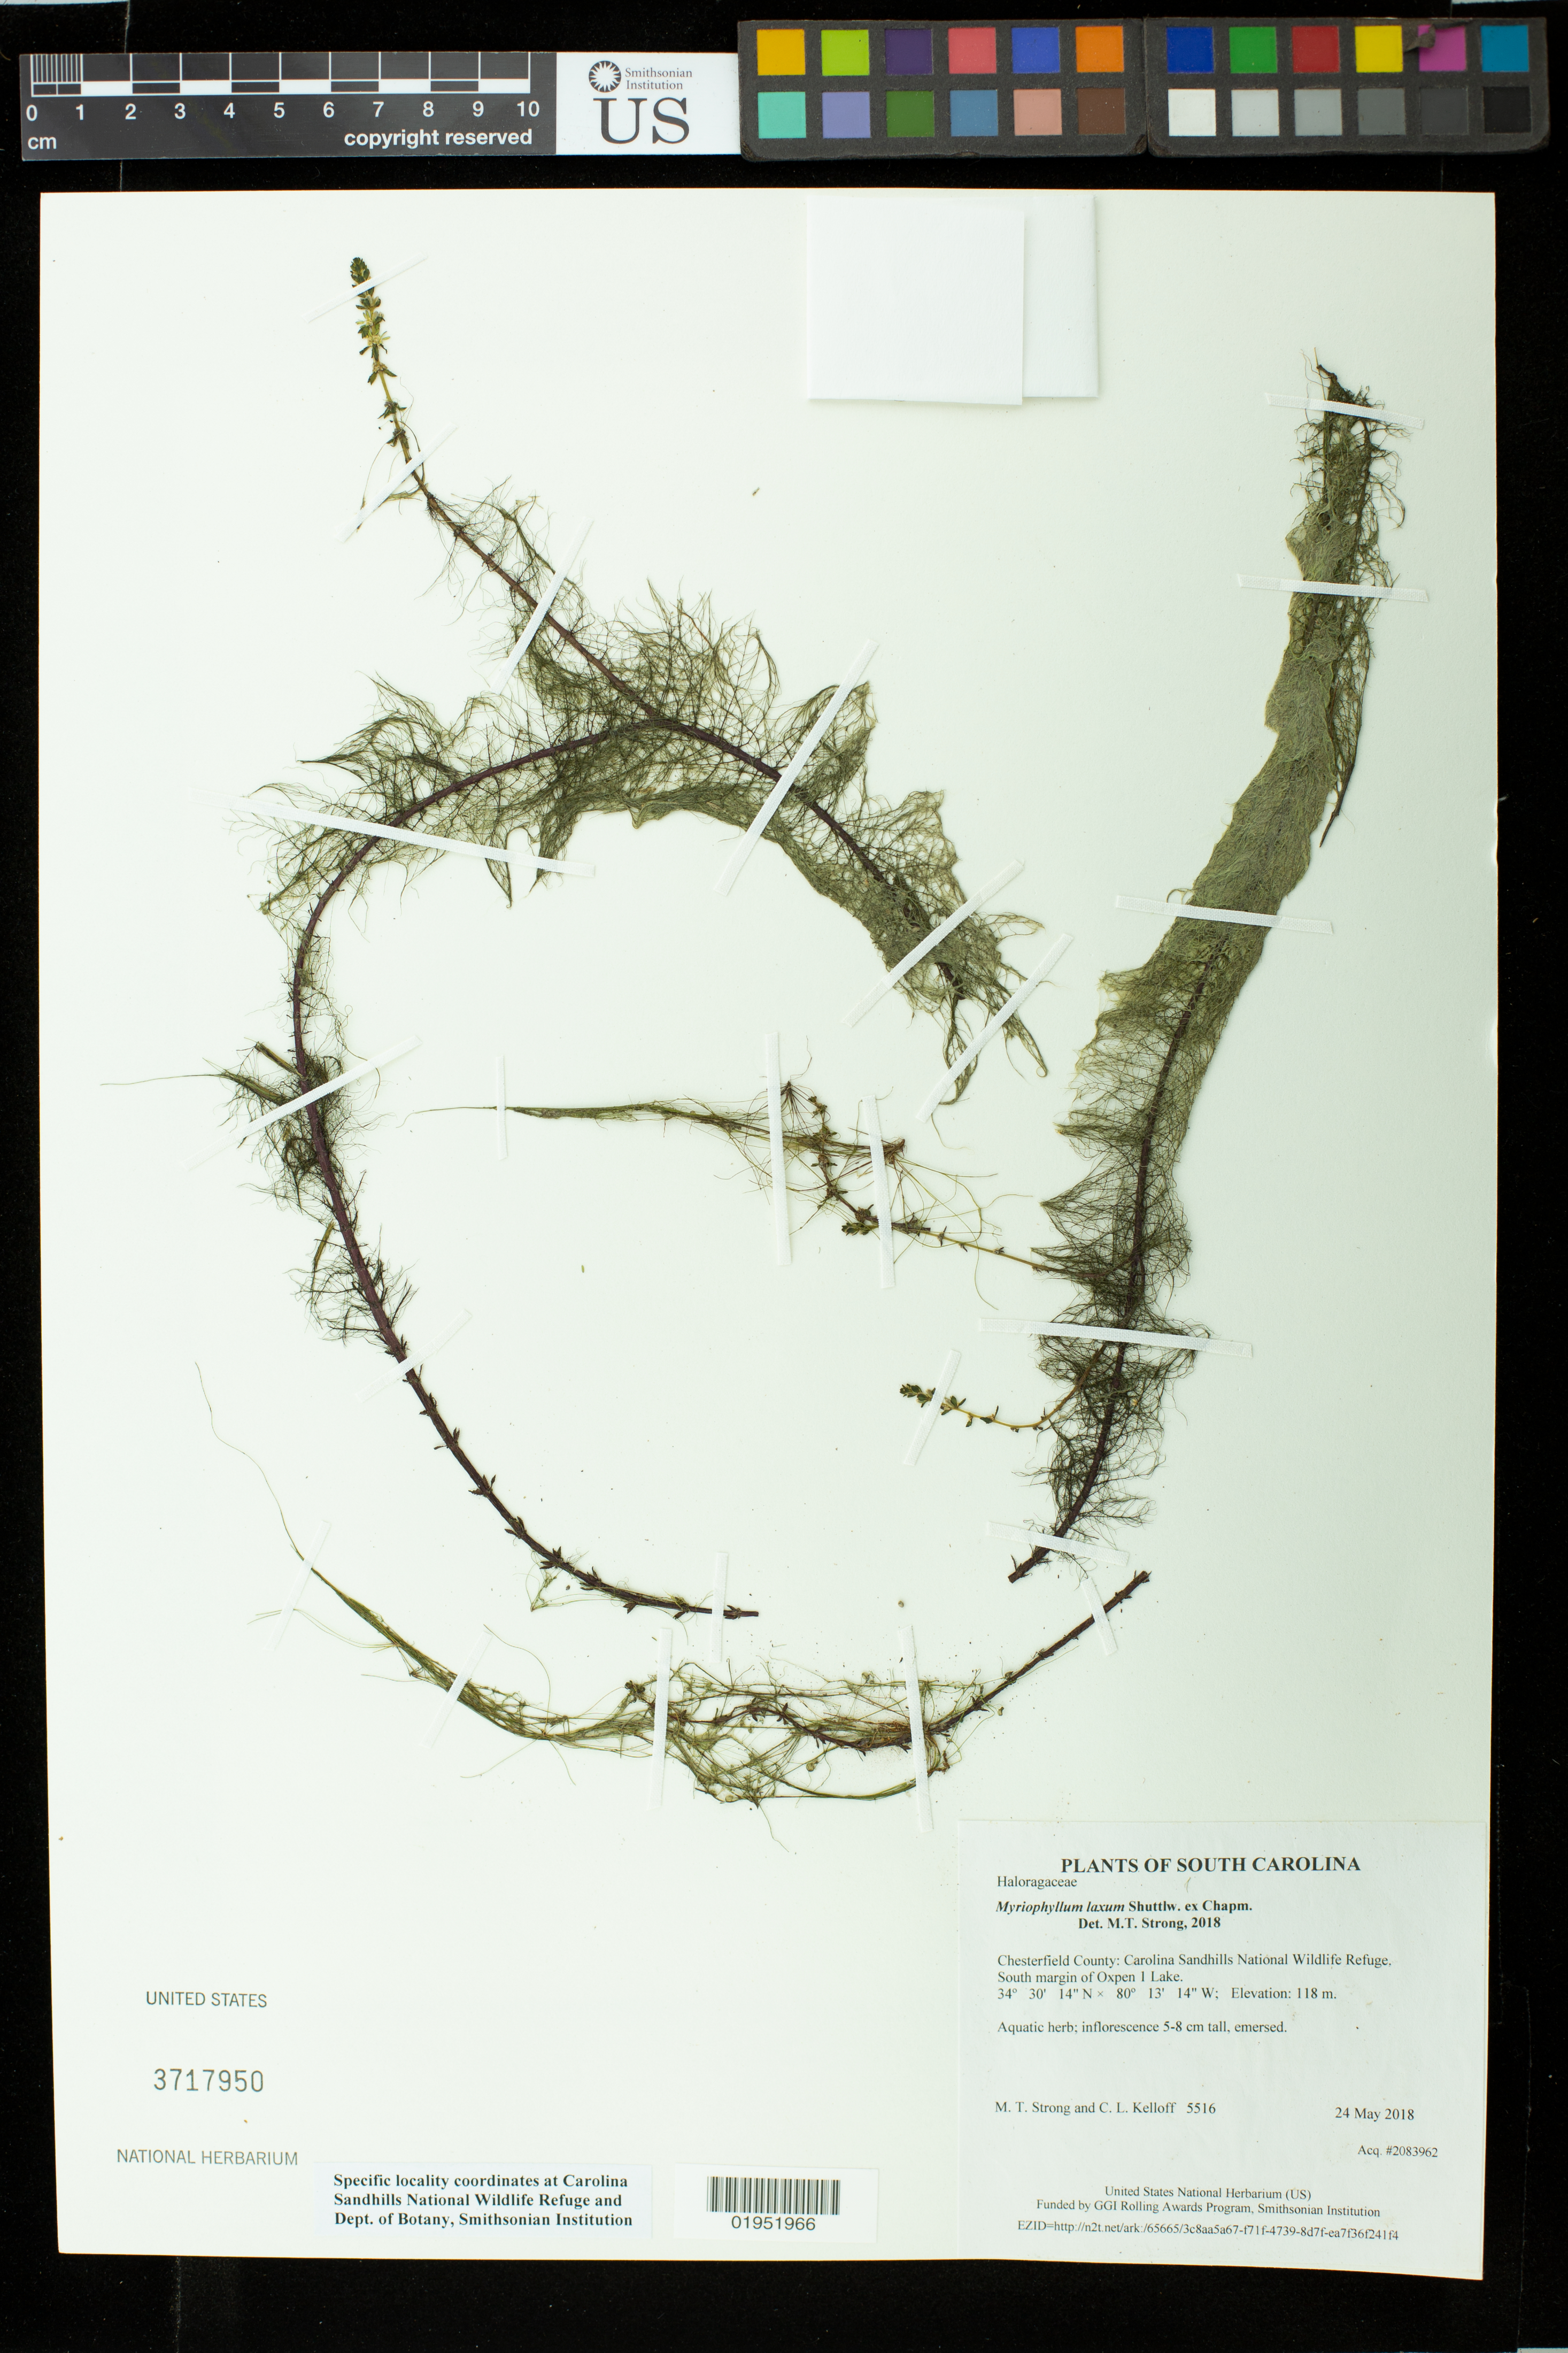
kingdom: Plantae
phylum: Tracheophyta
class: Magnoliopsida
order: Saxifragales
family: Haloragaceae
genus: Myriophyllum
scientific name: Myriophyllum laxum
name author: Shuttlw. ex Chapm.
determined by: Strong, Mark T., (BOT), Smithsonian Institution - National Museum of Natural History (UNITED STATES)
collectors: M. T. Strong & C. L. Kelloff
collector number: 5516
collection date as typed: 24 May 2018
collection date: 2018-05-24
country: United States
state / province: South Carolina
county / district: Chesterfield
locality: Carolina Sandhills National Wildlife Refuge. South margin of Oxpen 1 Lake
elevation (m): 118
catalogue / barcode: US 3717950